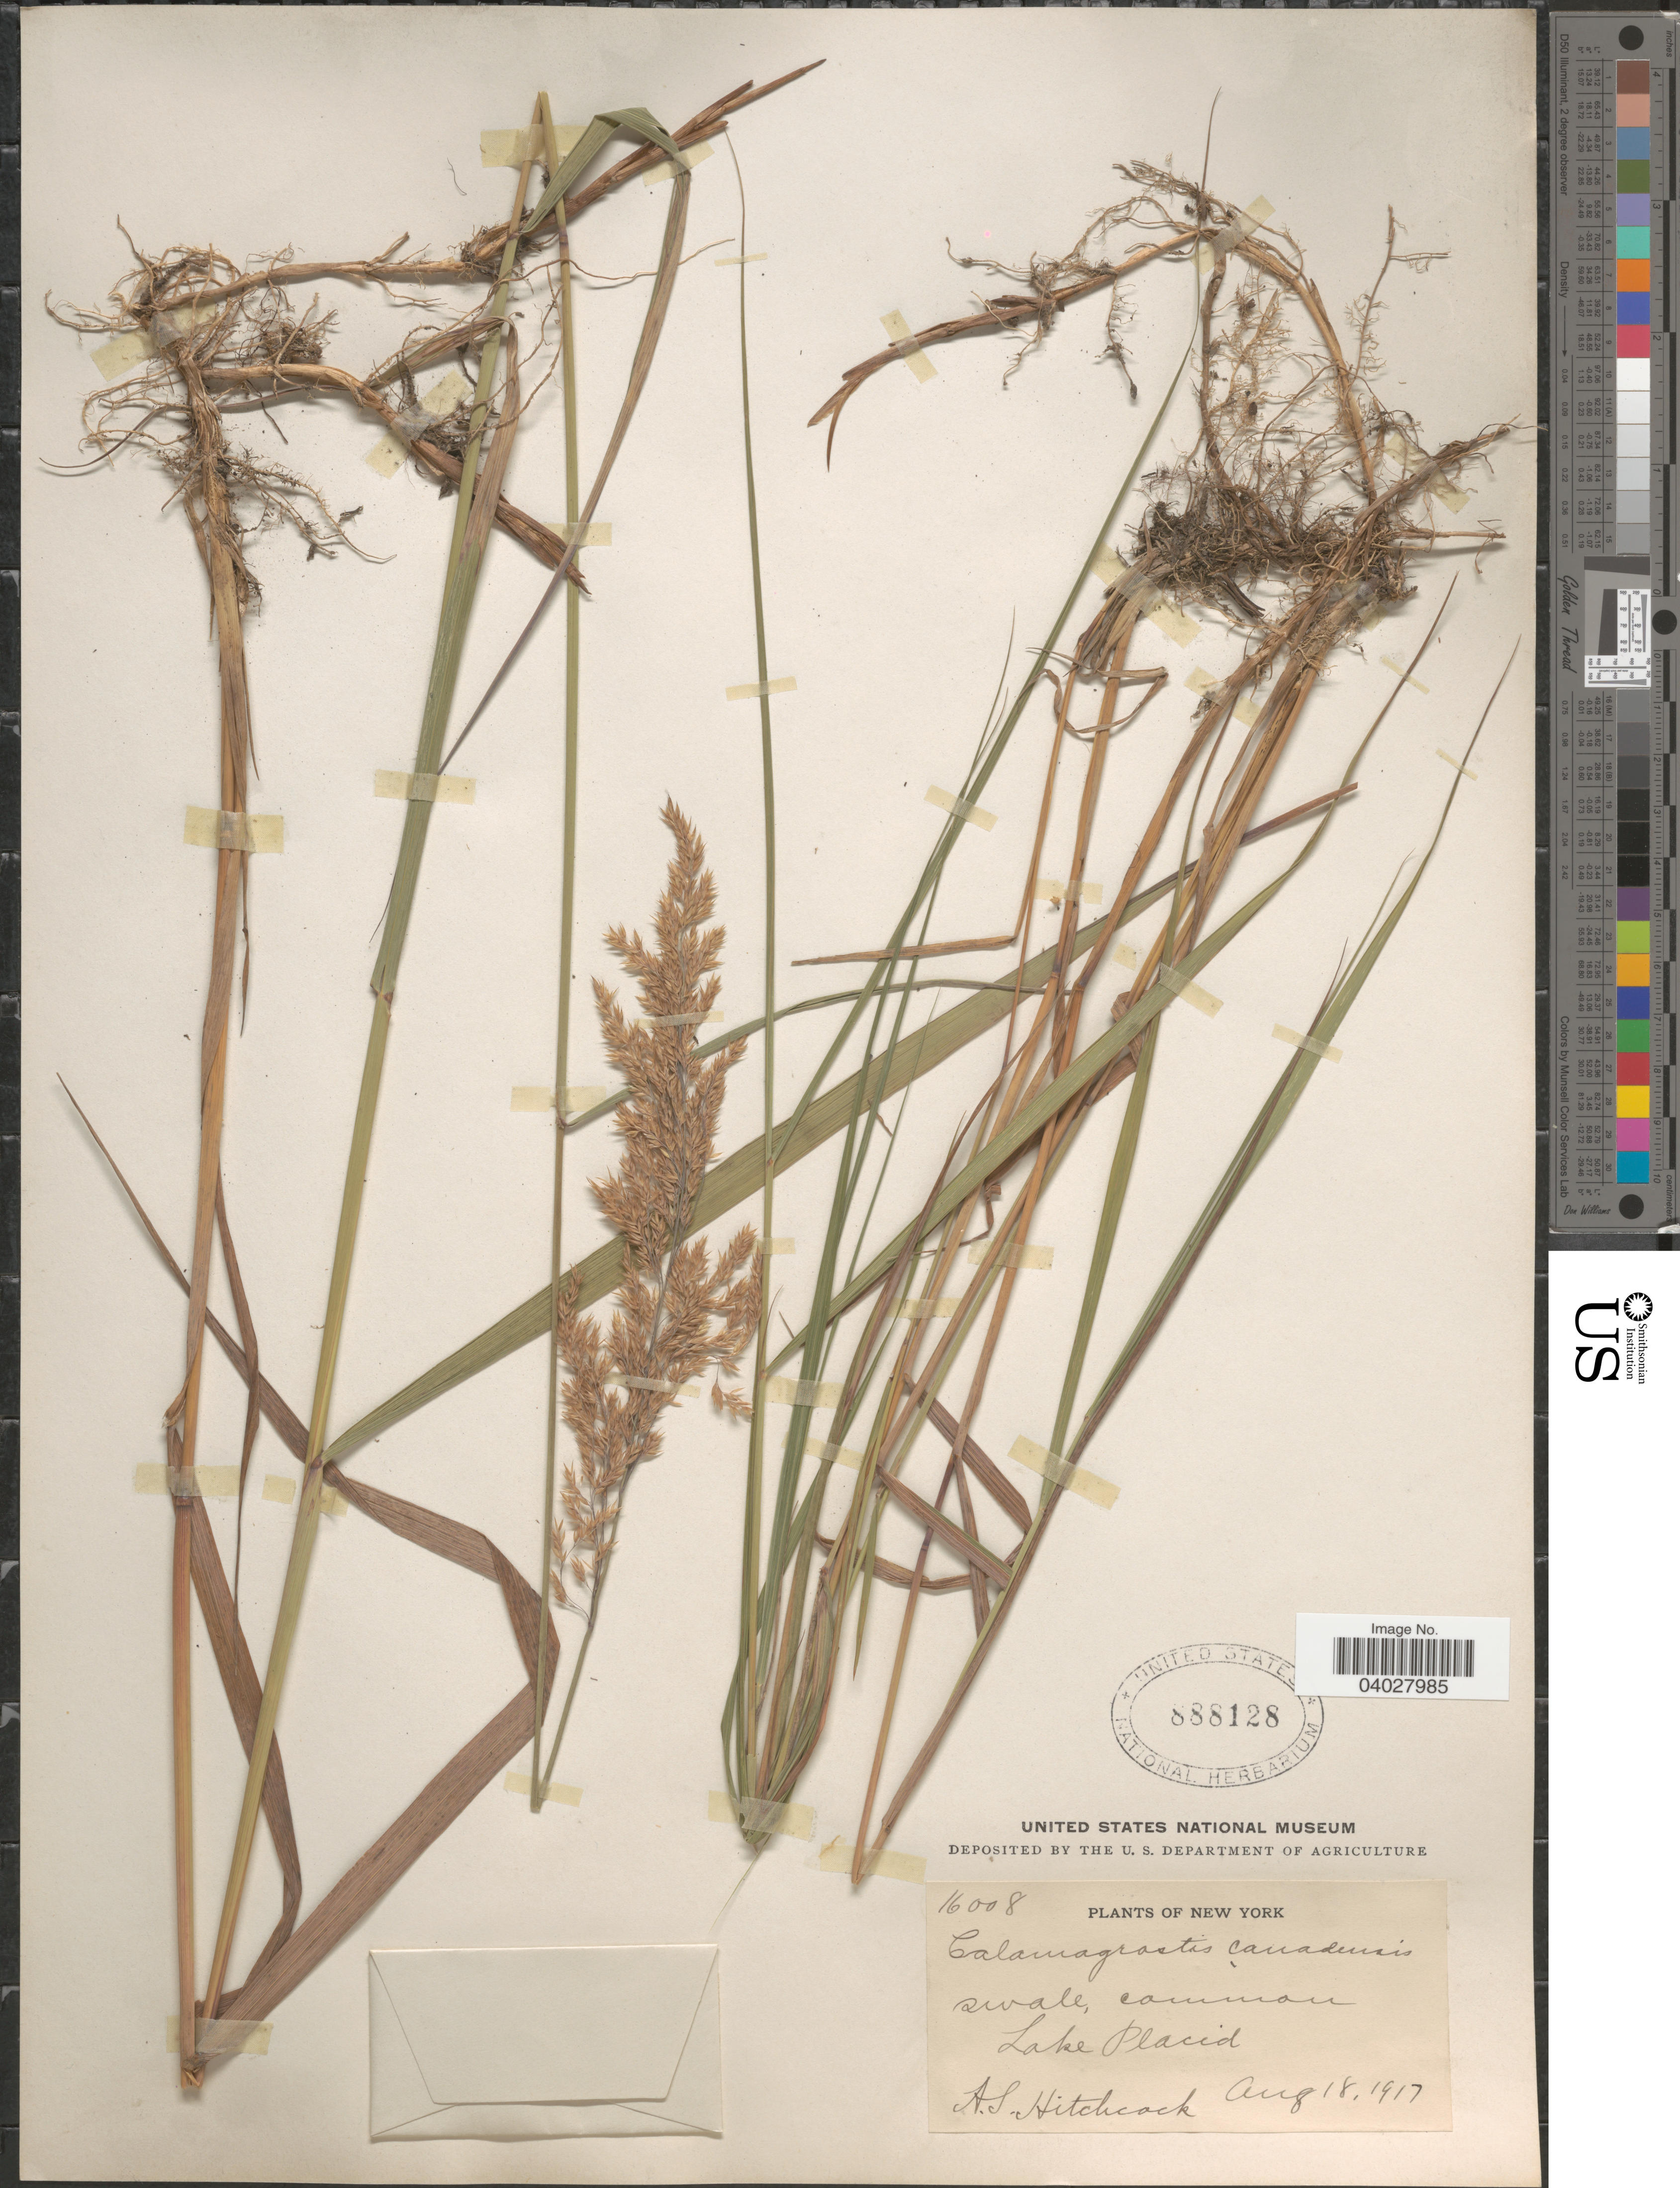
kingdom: Plantae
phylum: Tracheophyta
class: Liliopsida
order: Poales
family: Poaceae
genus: Calamagrostis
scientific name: Calamagrostis canadensis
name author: (Michx.) P. Beauv.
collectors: A. S. Hitchcock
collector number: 16008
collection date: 1917-08-18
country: United States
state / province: New York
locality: Lake Placid.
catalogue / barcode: US 888128